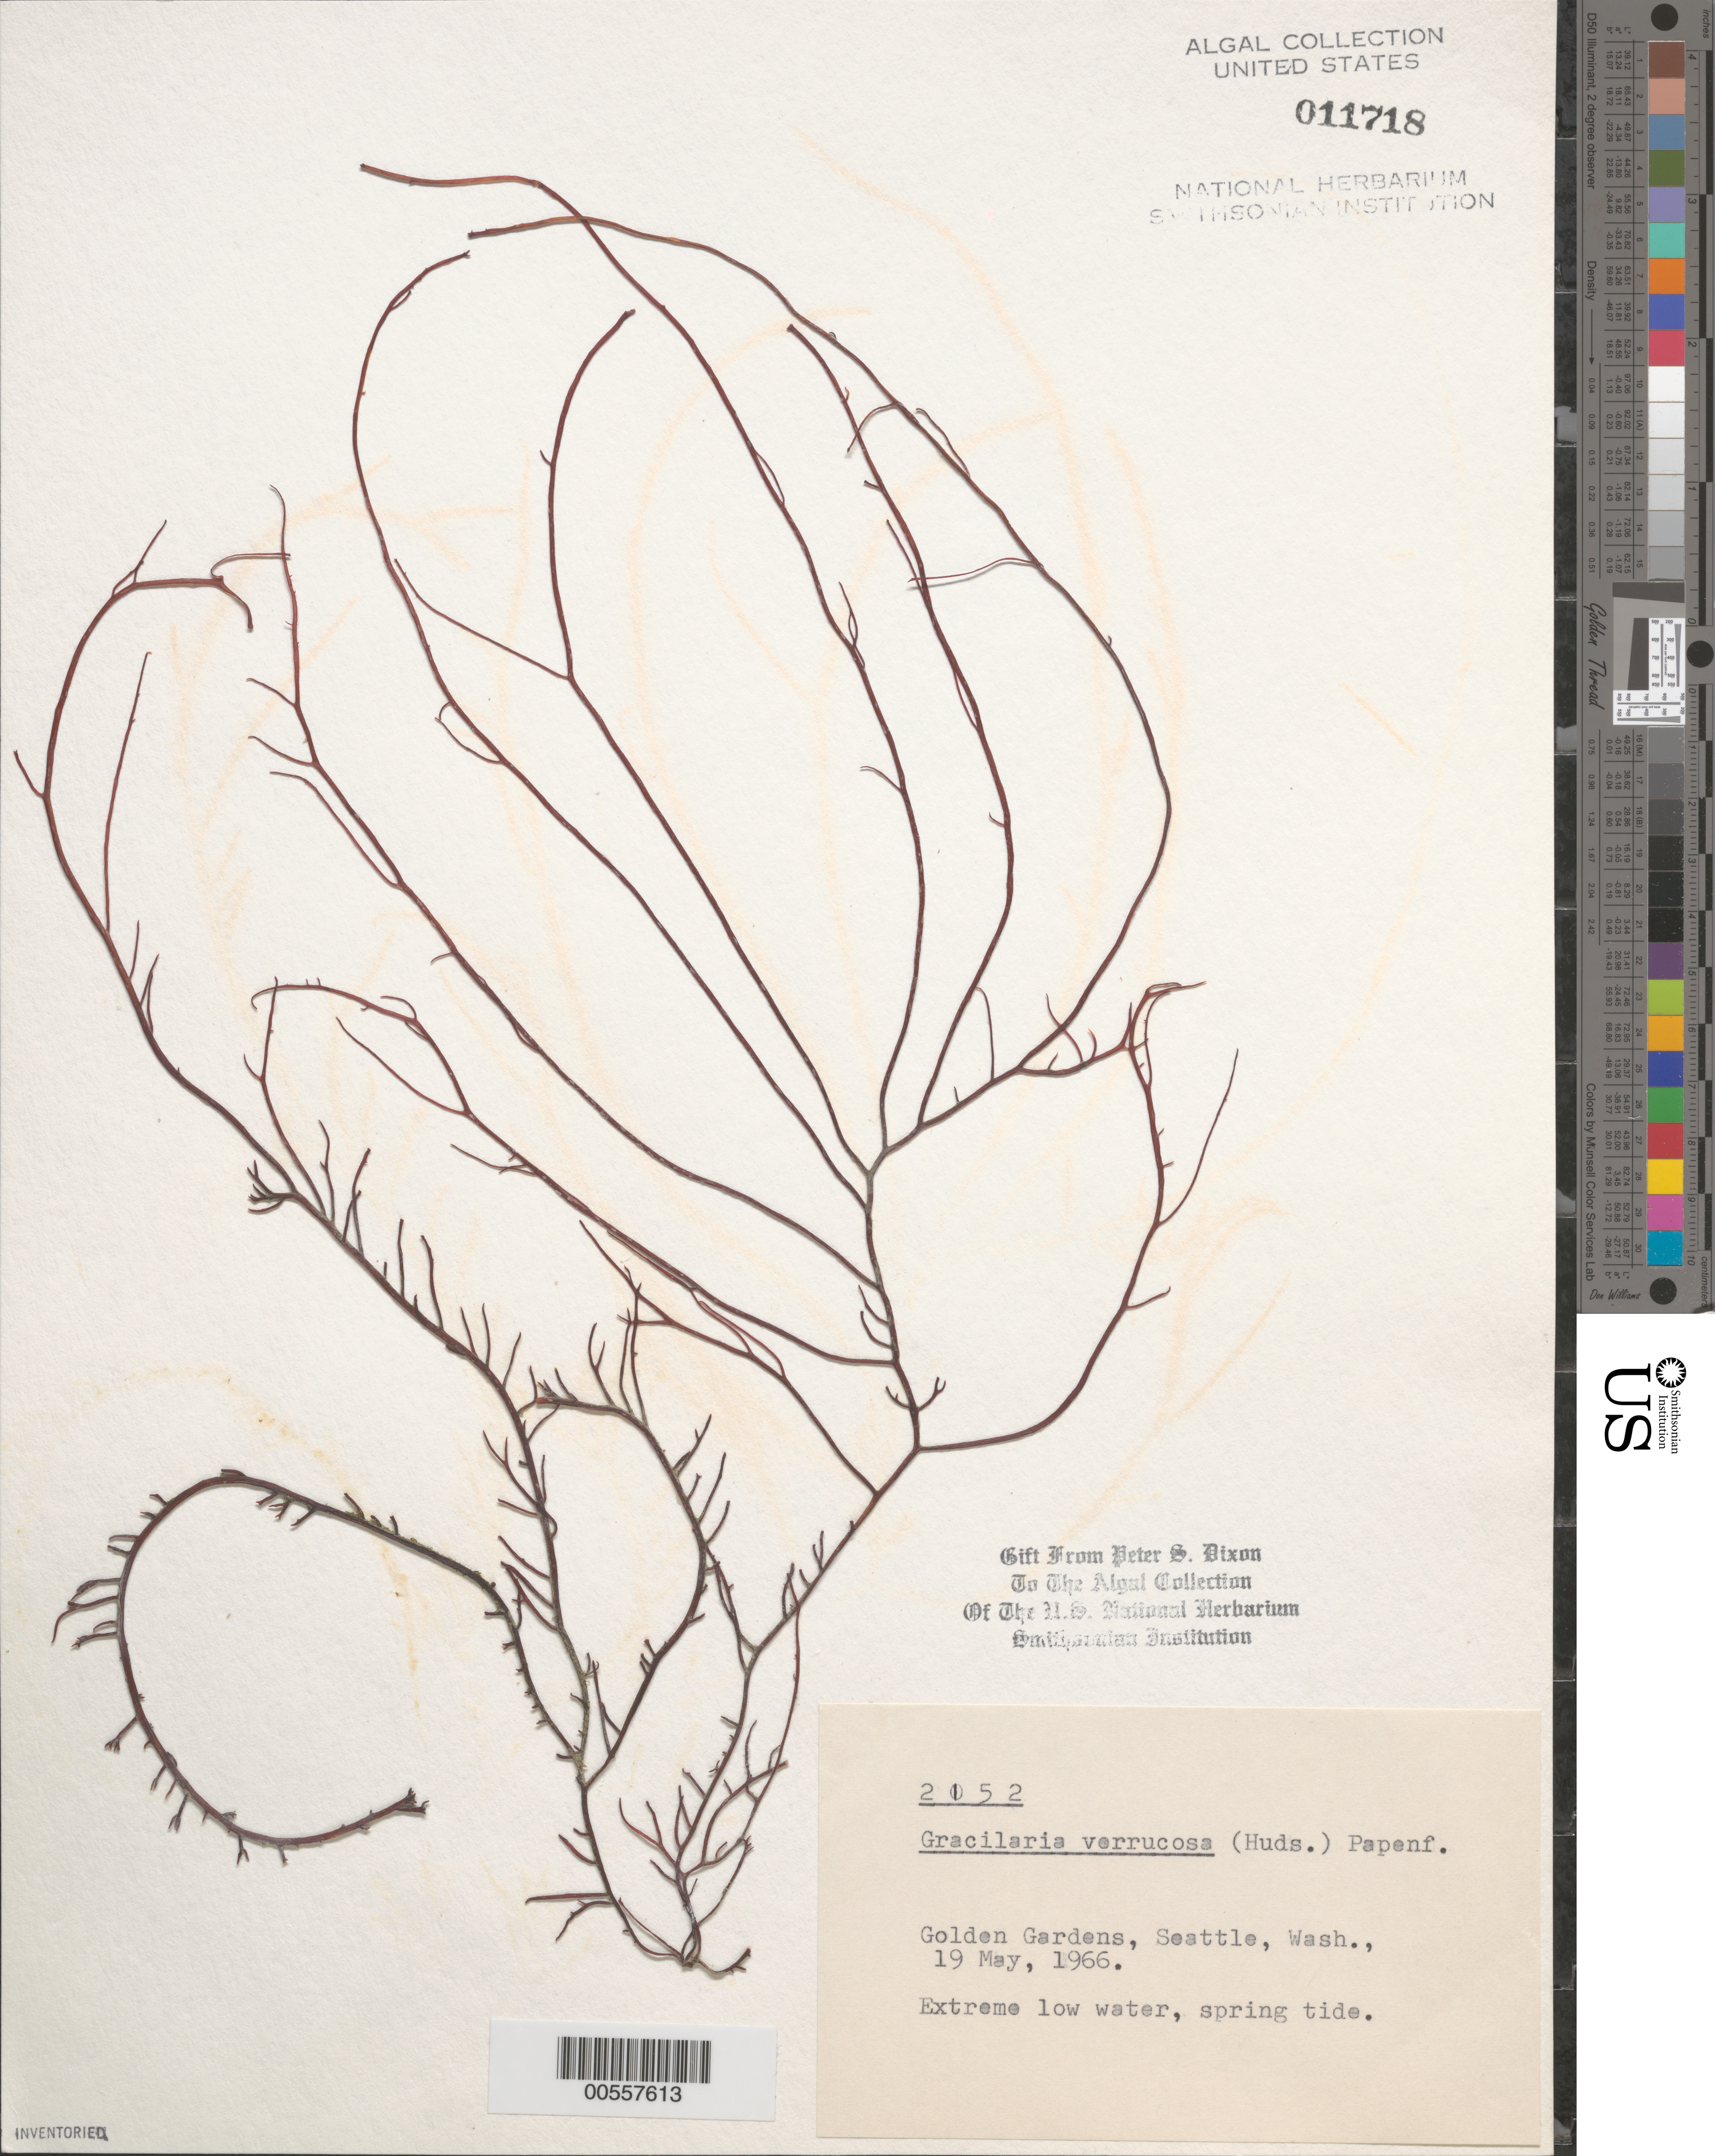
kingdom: Plantae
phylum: Rhodophyta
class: Florideophyceae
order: Gracilariales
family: Gracilariaceae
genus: Gracilariopsis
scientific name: Gracilariopsis longissima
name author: (S.G. Gmel.) Steentoft et al.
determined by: Algae name updating Project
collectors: P. S. Dixon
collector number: PSD 2152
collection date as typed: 19 May 1966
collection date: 1966-05-19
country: United States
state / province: Washington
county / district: King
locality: Golden Gardens, Seattle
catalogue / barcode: US 11718